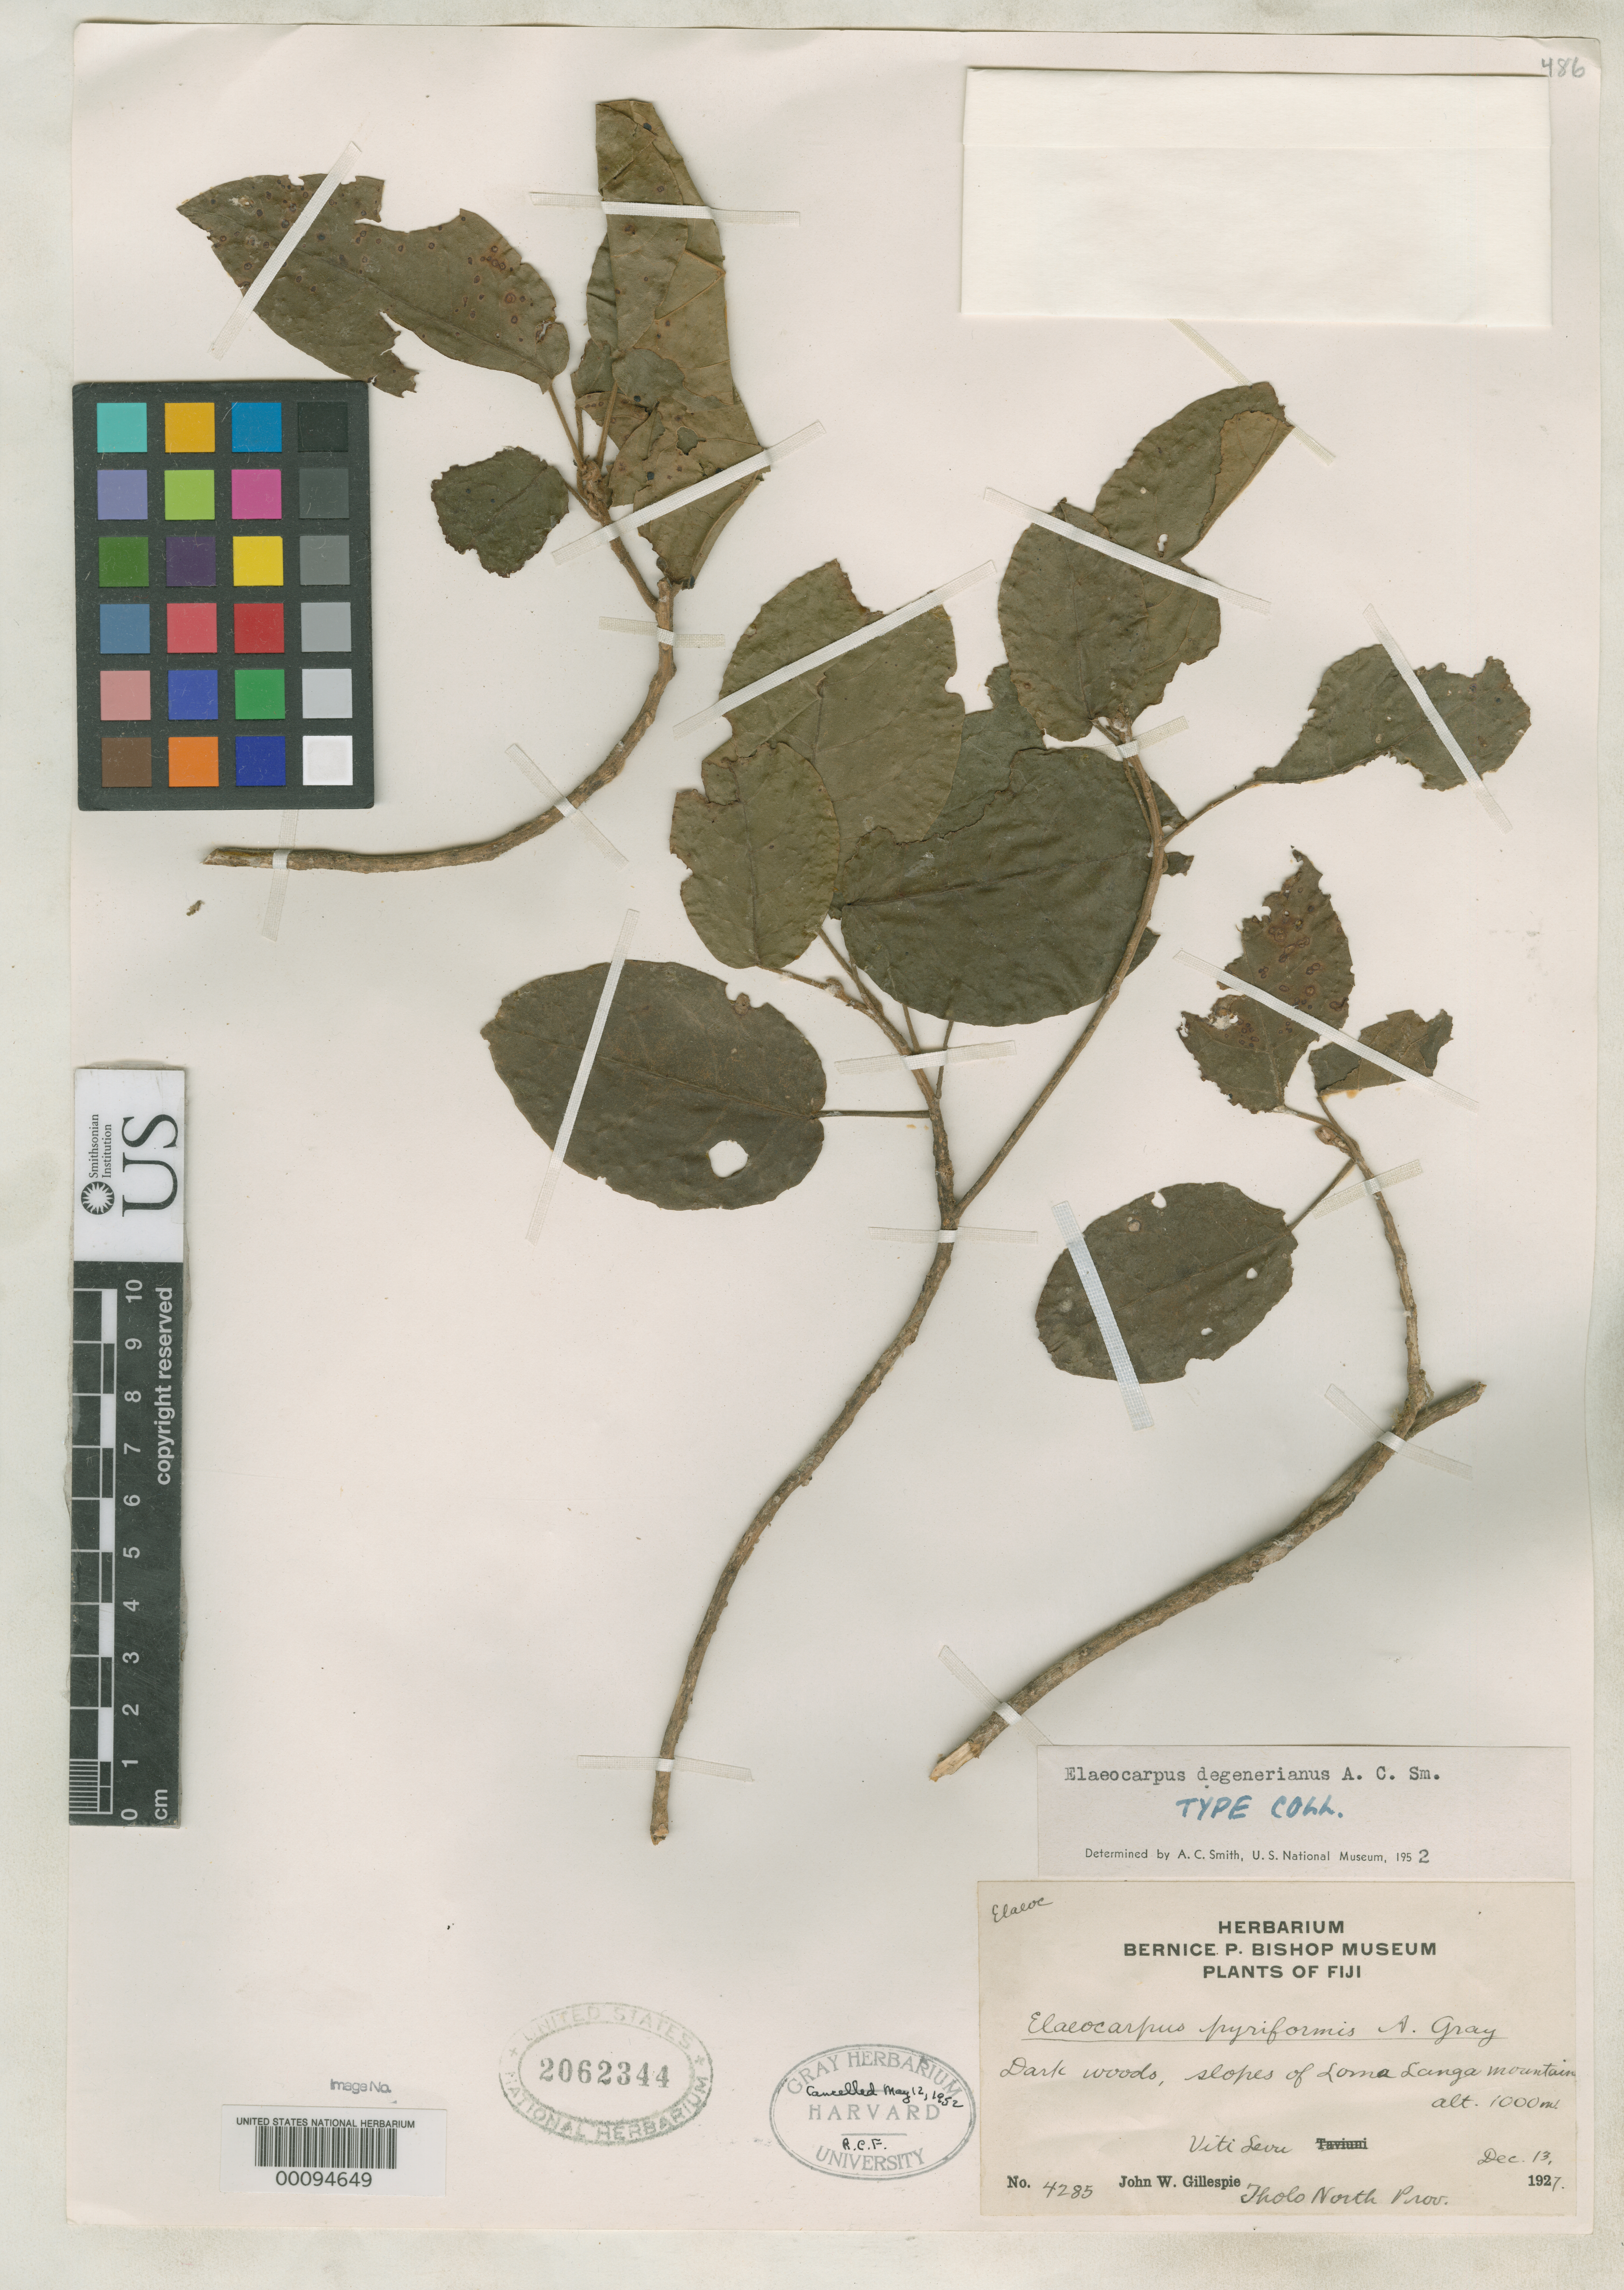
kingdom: Plantae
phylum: Tracheophyta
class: Magnoliopsida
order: Oxalidales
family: Elaeocarpaceae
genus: Elaeocarpus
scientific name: Elaeocarpus degenerianus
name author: A.C. Sm.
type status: Isotype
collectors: J. W. Gillespie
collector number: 4285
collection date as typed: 13 Dec 1927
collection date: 1927-12-13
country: Fiji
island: Viti Levu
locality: Slope of Mt. Nanggaranambuluta. Mba. [Viti Levu Group]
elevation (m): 100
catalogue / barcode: US 2062344